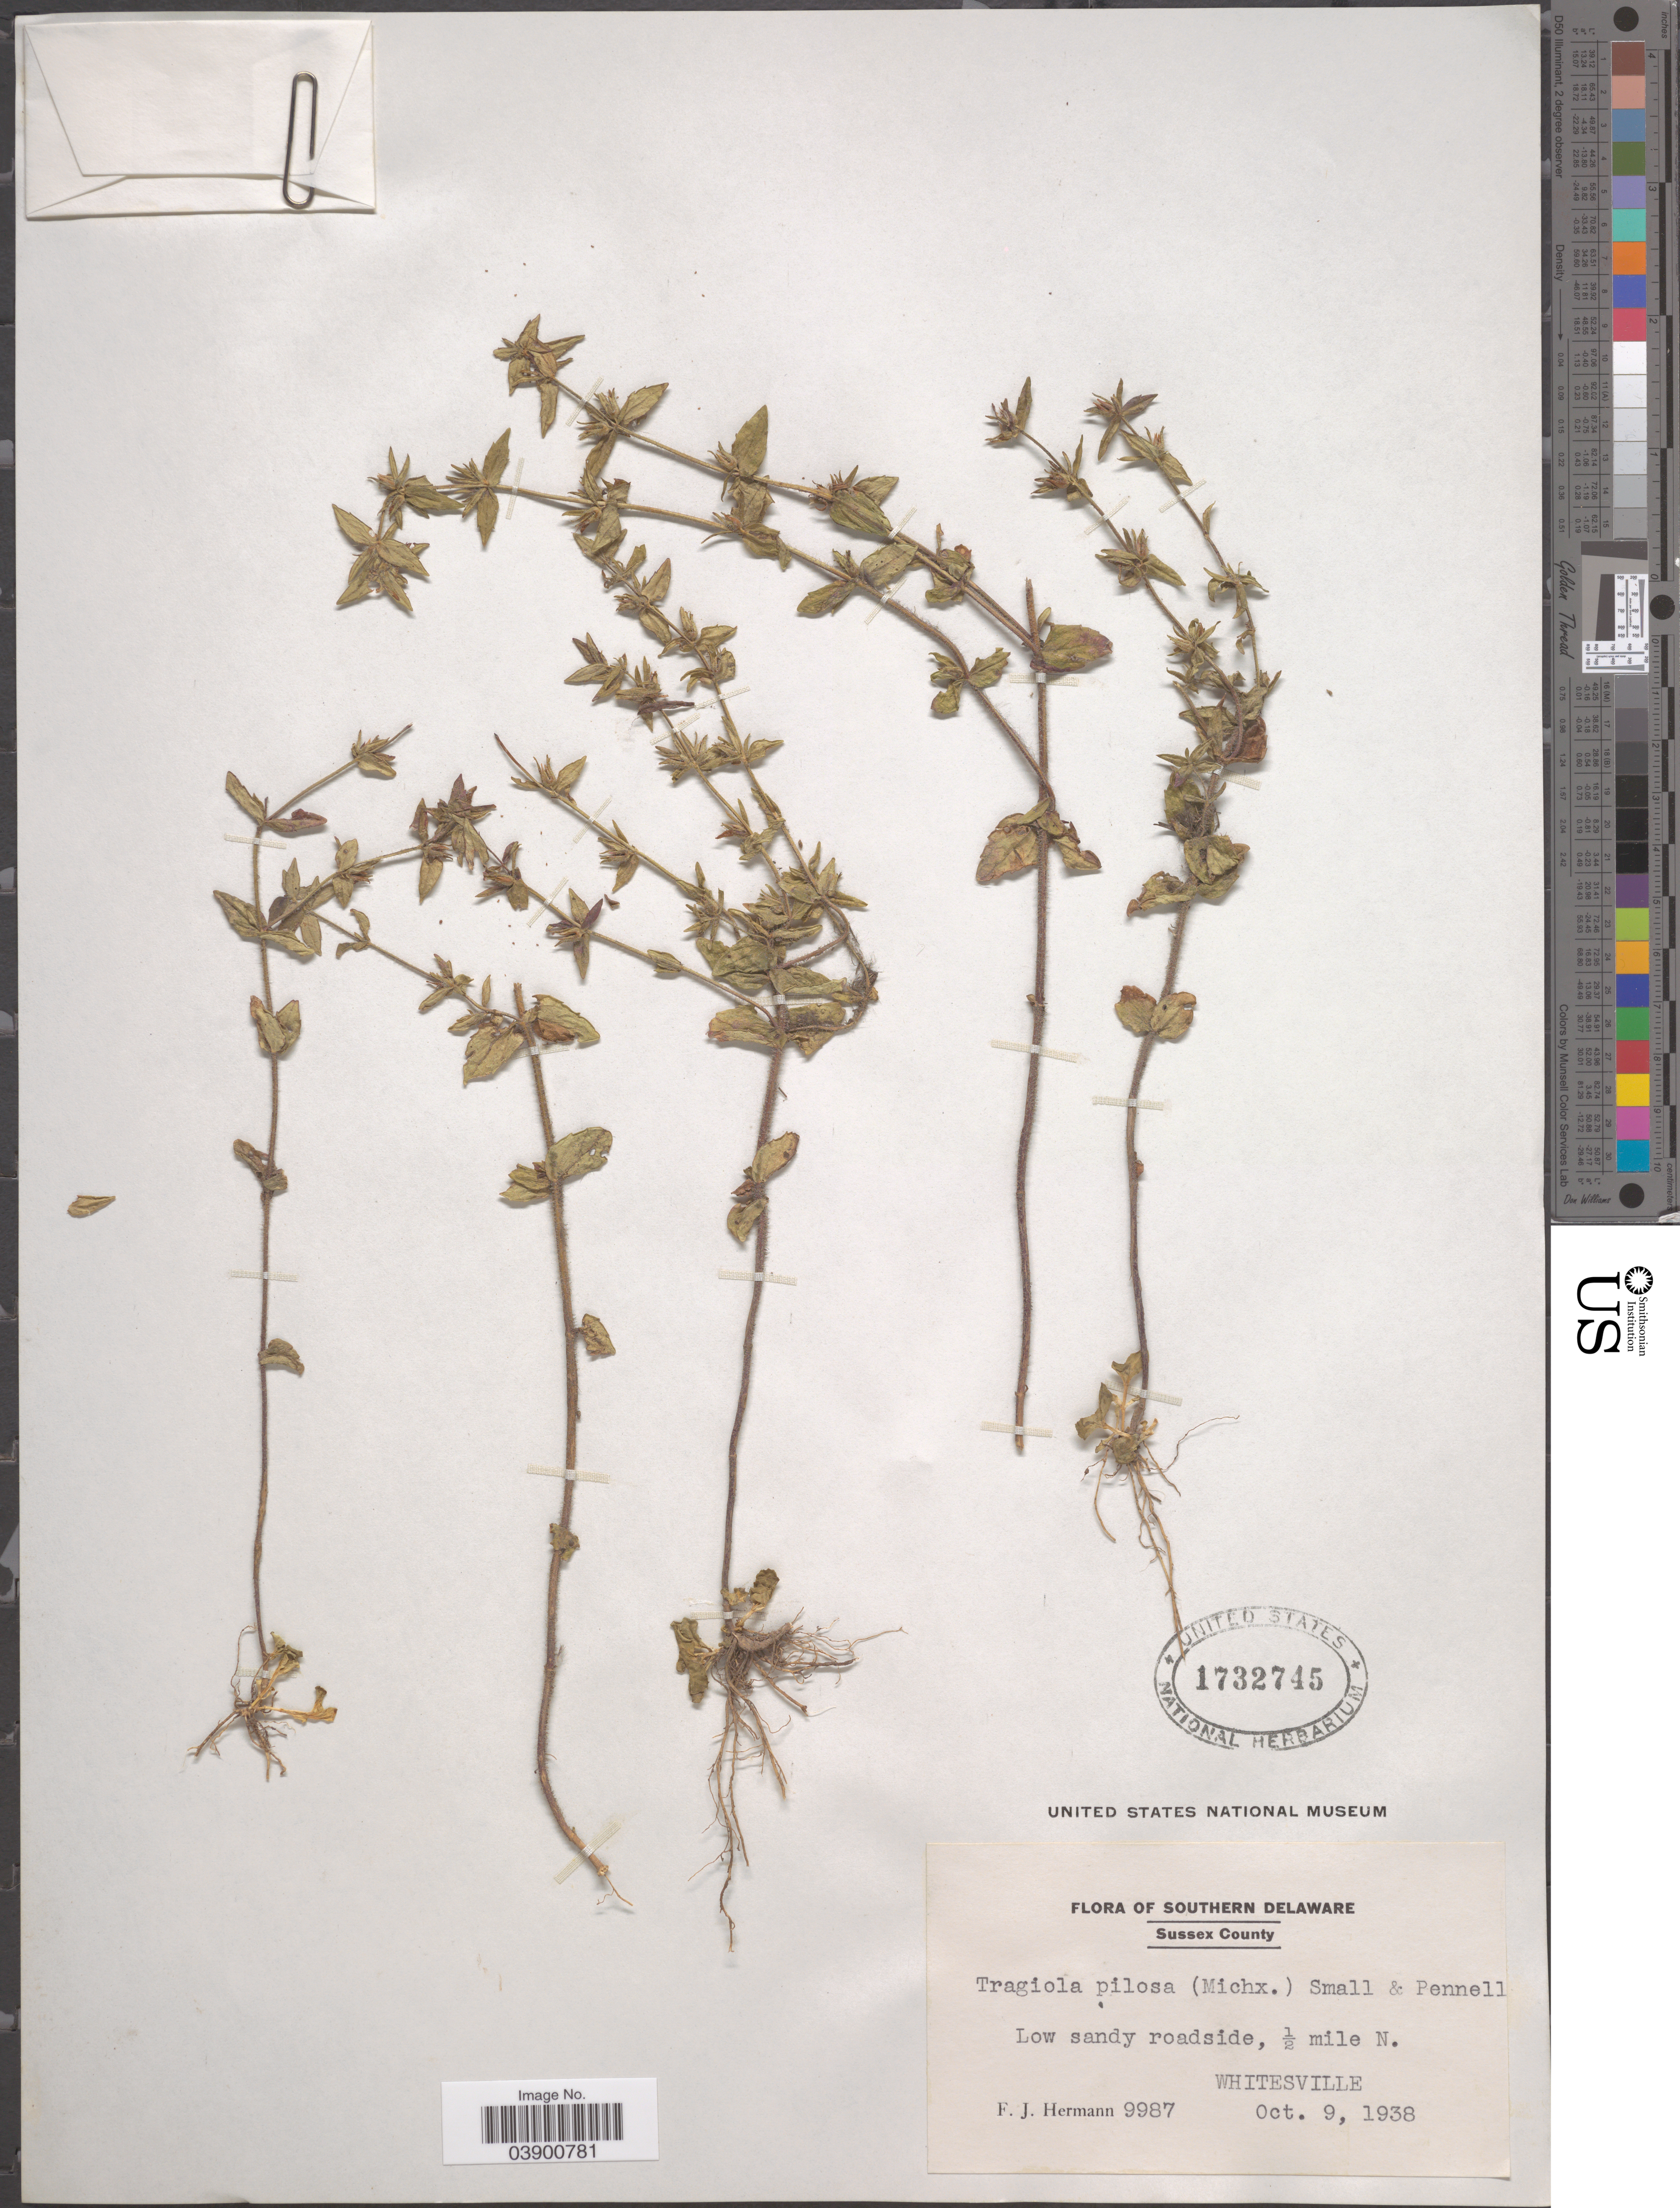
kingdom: Plantae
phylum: Tracheophyta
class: Magnoliopsida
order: Lamiales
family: Plantaginaceae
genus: Gratiola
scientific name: Gratiola pilosa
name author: Michx.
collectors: F. J. Hermann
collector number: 9987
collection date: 1938-10-09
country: United States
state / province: Delaware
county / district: Sussex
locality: Southern Delaware. Sussex County. Low sandy roadside, ½ mile N. Whitesville.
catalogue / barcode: US 1732745